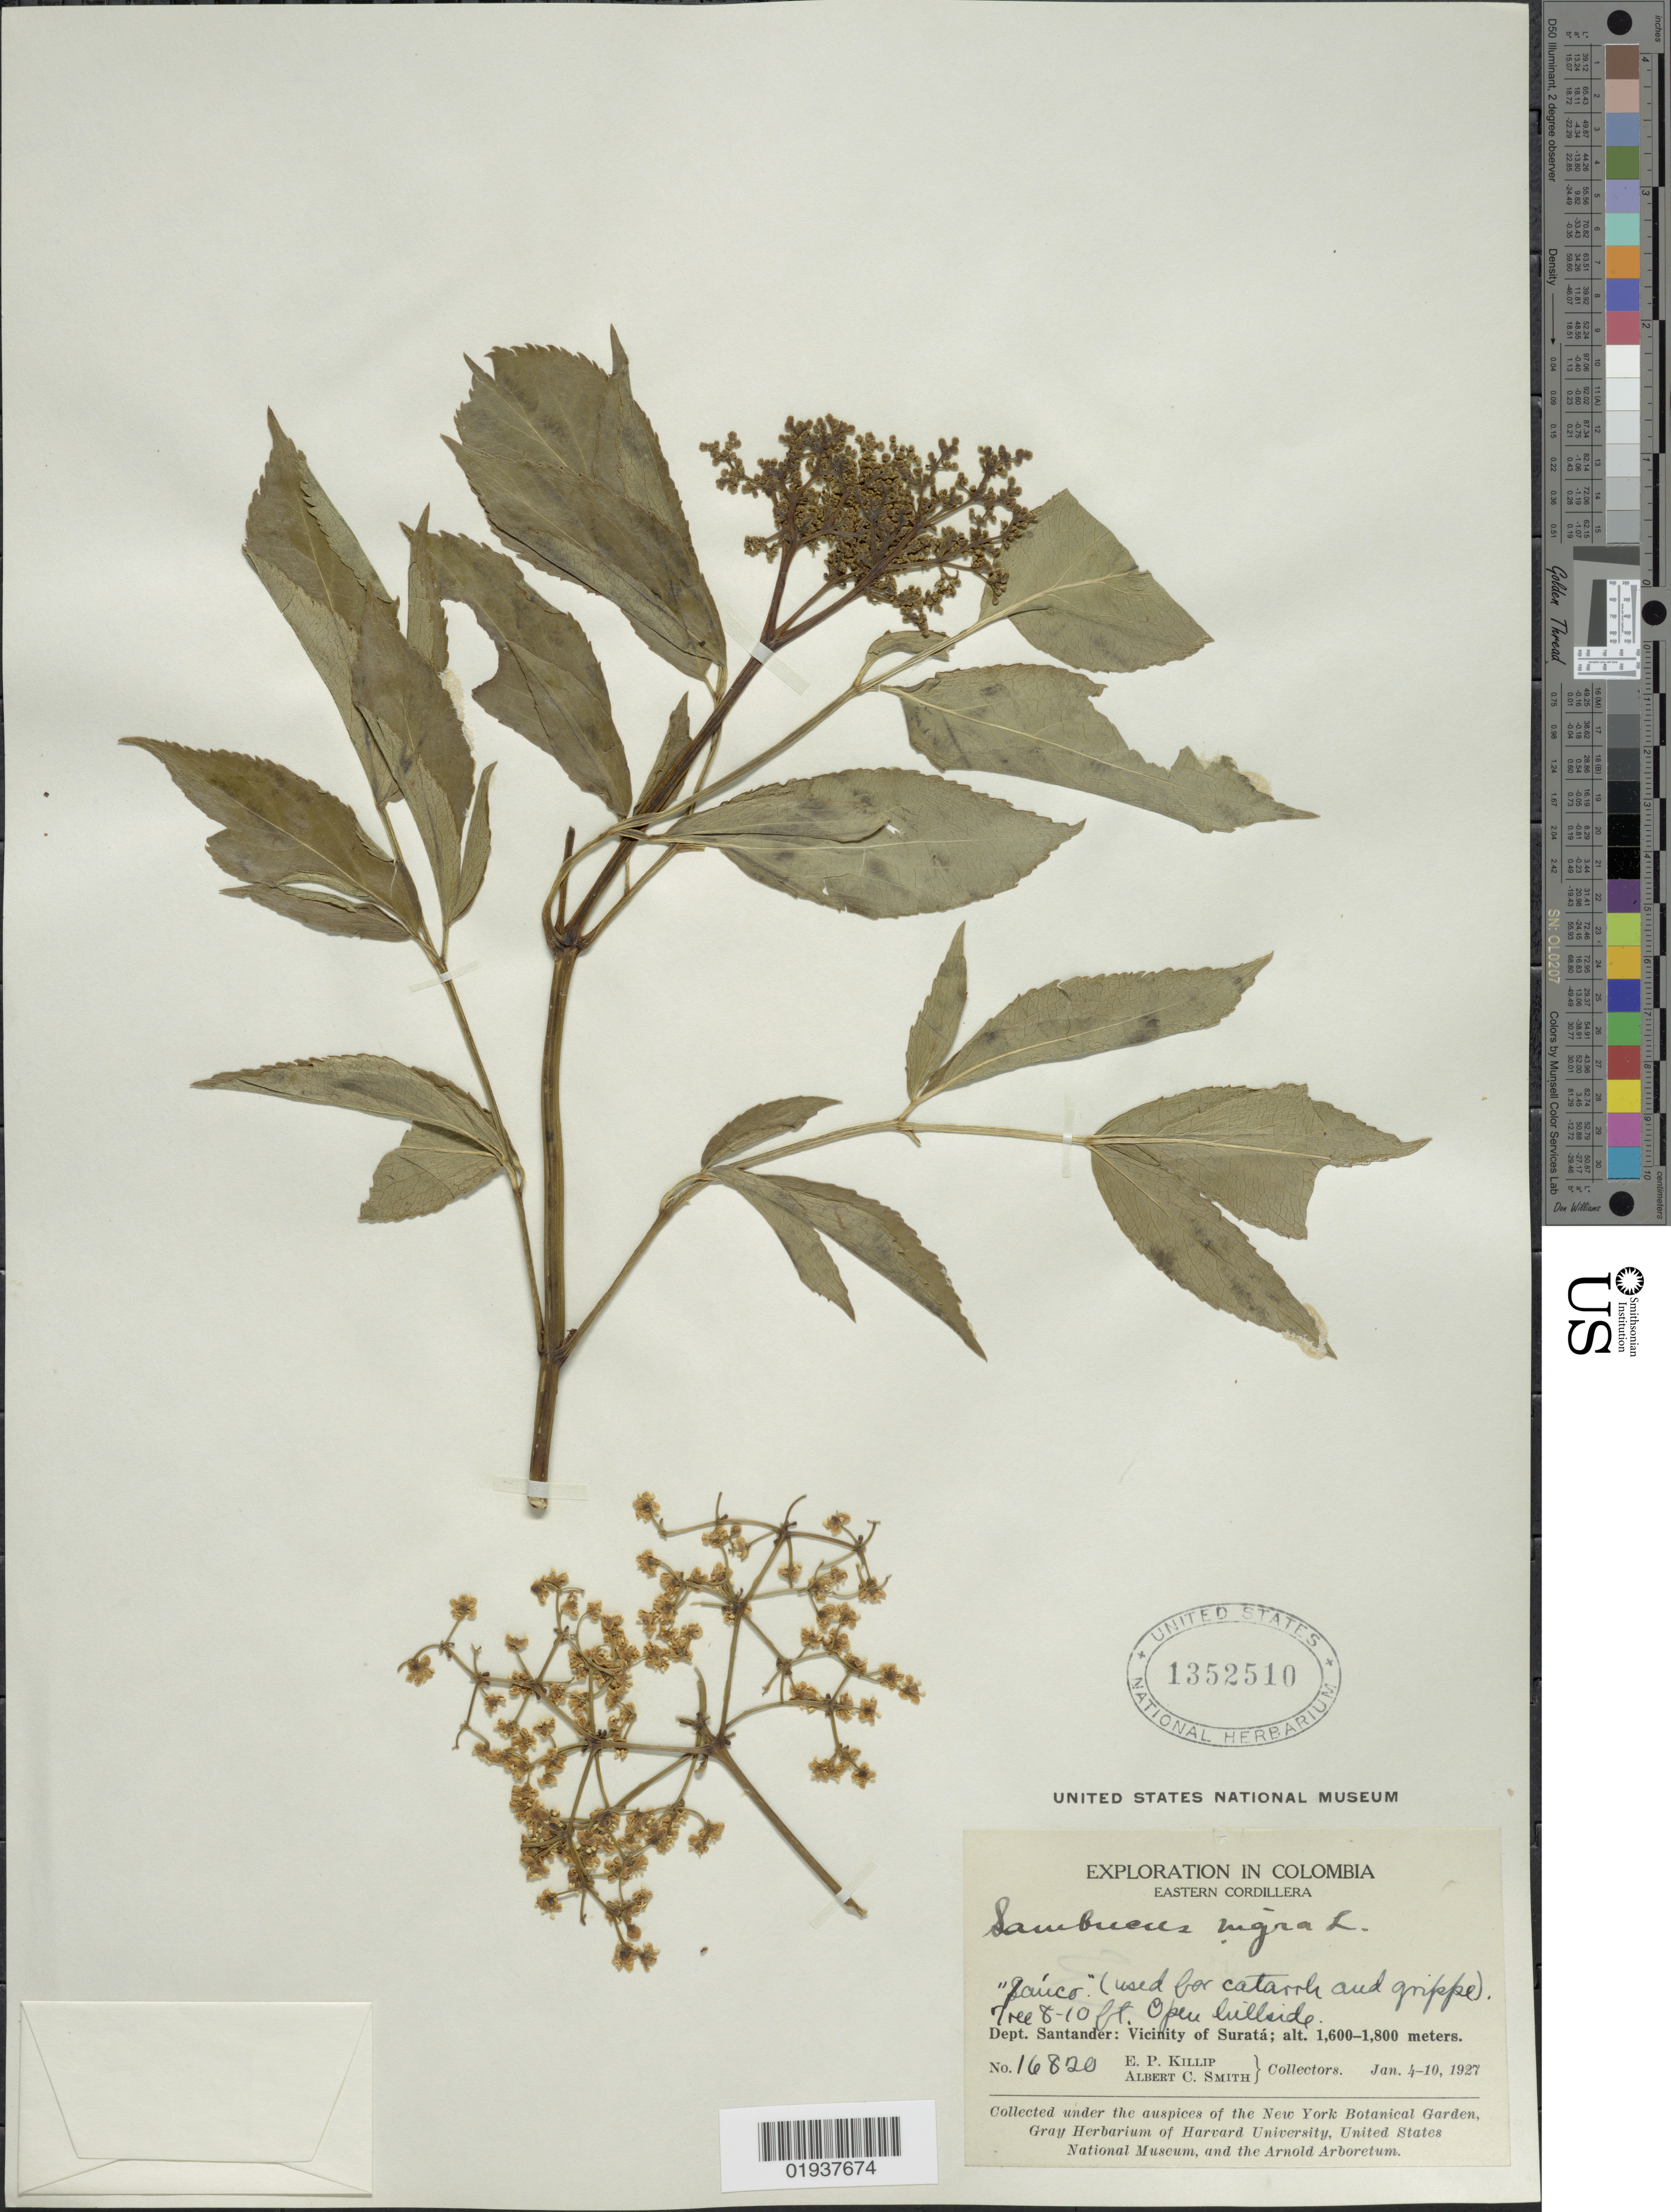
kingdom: Plantae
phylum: Tracheophyta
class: Magnoliopsida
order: Dipsacales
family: Viburnaceae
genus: Sambucus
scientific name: Sambucus canadensis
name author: L.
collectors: E. P. Killip & A. C. Smith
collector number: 16820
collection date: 1927-01-04/1927-01-10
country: Colombia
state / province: Santander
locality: Dept. Santander, Eastern Cordillera, Vicinity of Suratá.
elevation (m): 1600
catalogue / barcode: US 1352510